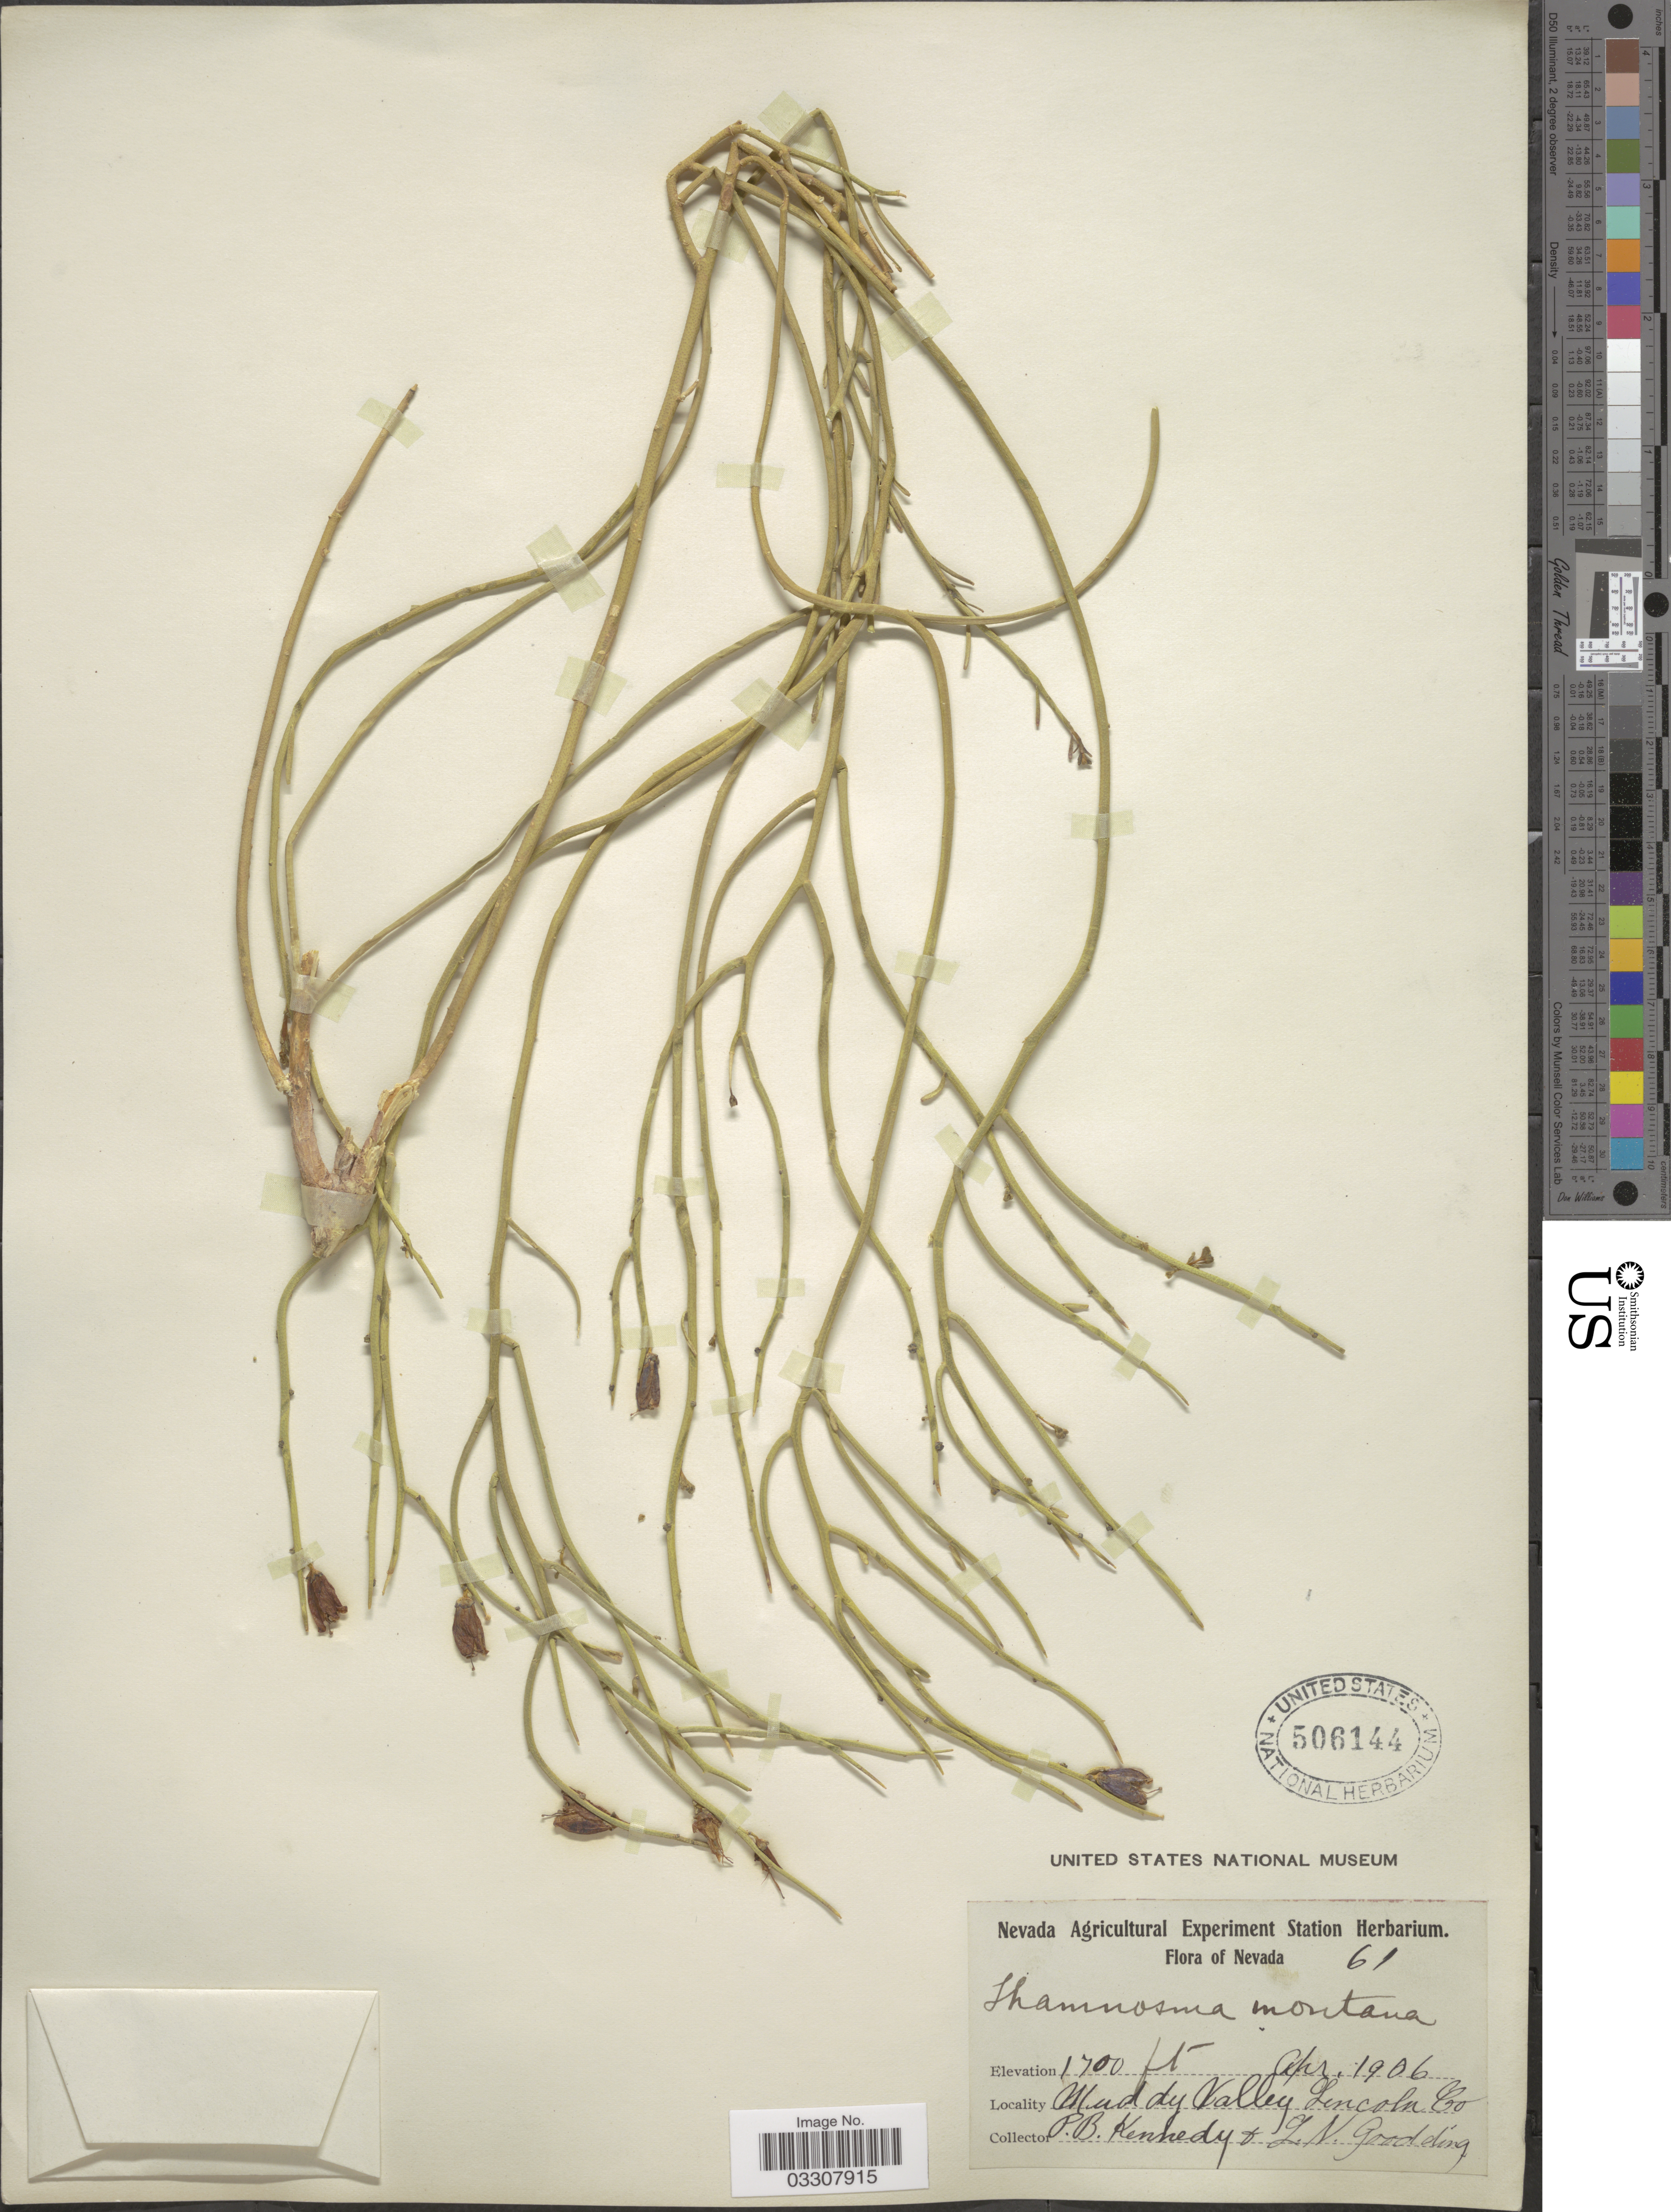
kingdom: Plantae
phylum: Tracheophyta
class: Magnoliopsida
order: Sapindales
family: Rutaceae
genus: Thamnosma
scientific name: Thamnosma montana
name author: Torr. & Frém.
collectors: P. B. Kennedy & L. N. Goodding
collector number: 61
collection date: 1906-04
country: United States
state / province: Nevada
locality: Muddy Valley, Lincoln Co.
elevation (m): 518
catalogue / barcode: US 506144